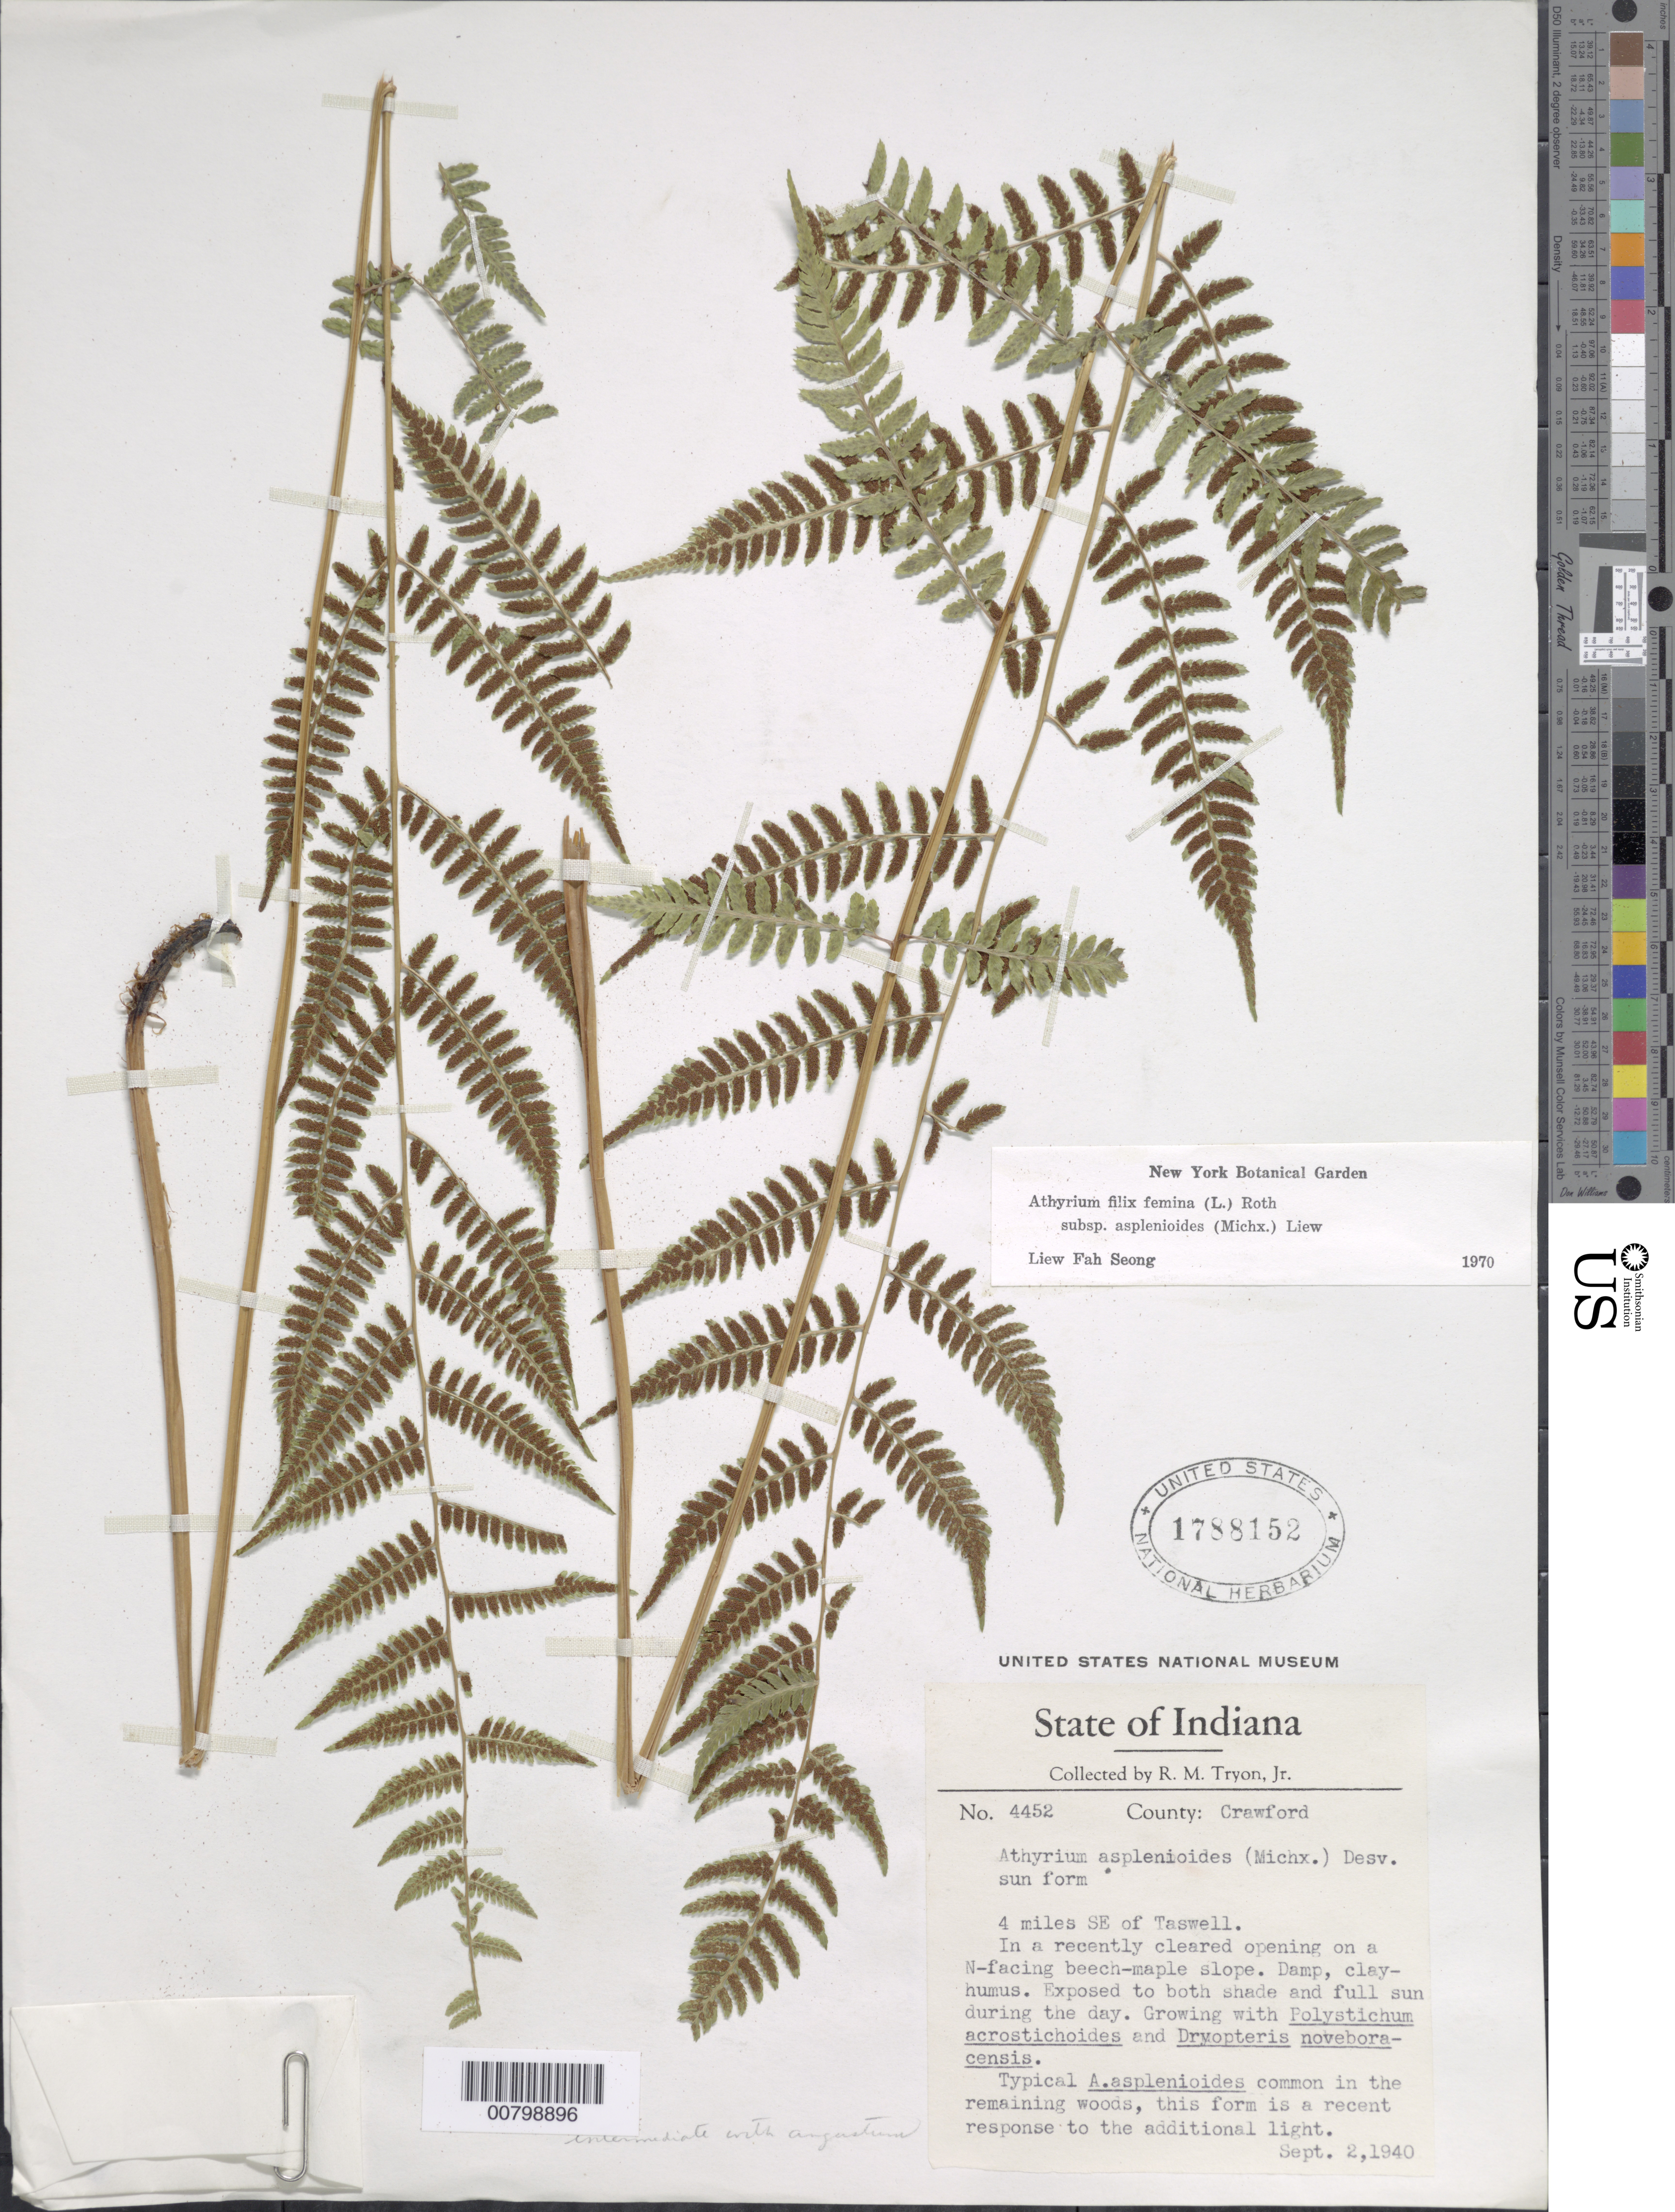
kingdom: Plantae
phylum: Tracheophyta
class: Polypodiopsida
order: Polypodiales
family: Athyriaceae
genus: Athyrium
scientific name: Athyrium filix-femina subsp. asplenioides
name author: (Michx.) Hultén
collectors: R. M. Tryon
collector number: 4452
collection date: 1940-09-02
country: United States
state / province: Indiana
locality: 4 miles SE of Taswell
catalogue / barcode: US 1788152